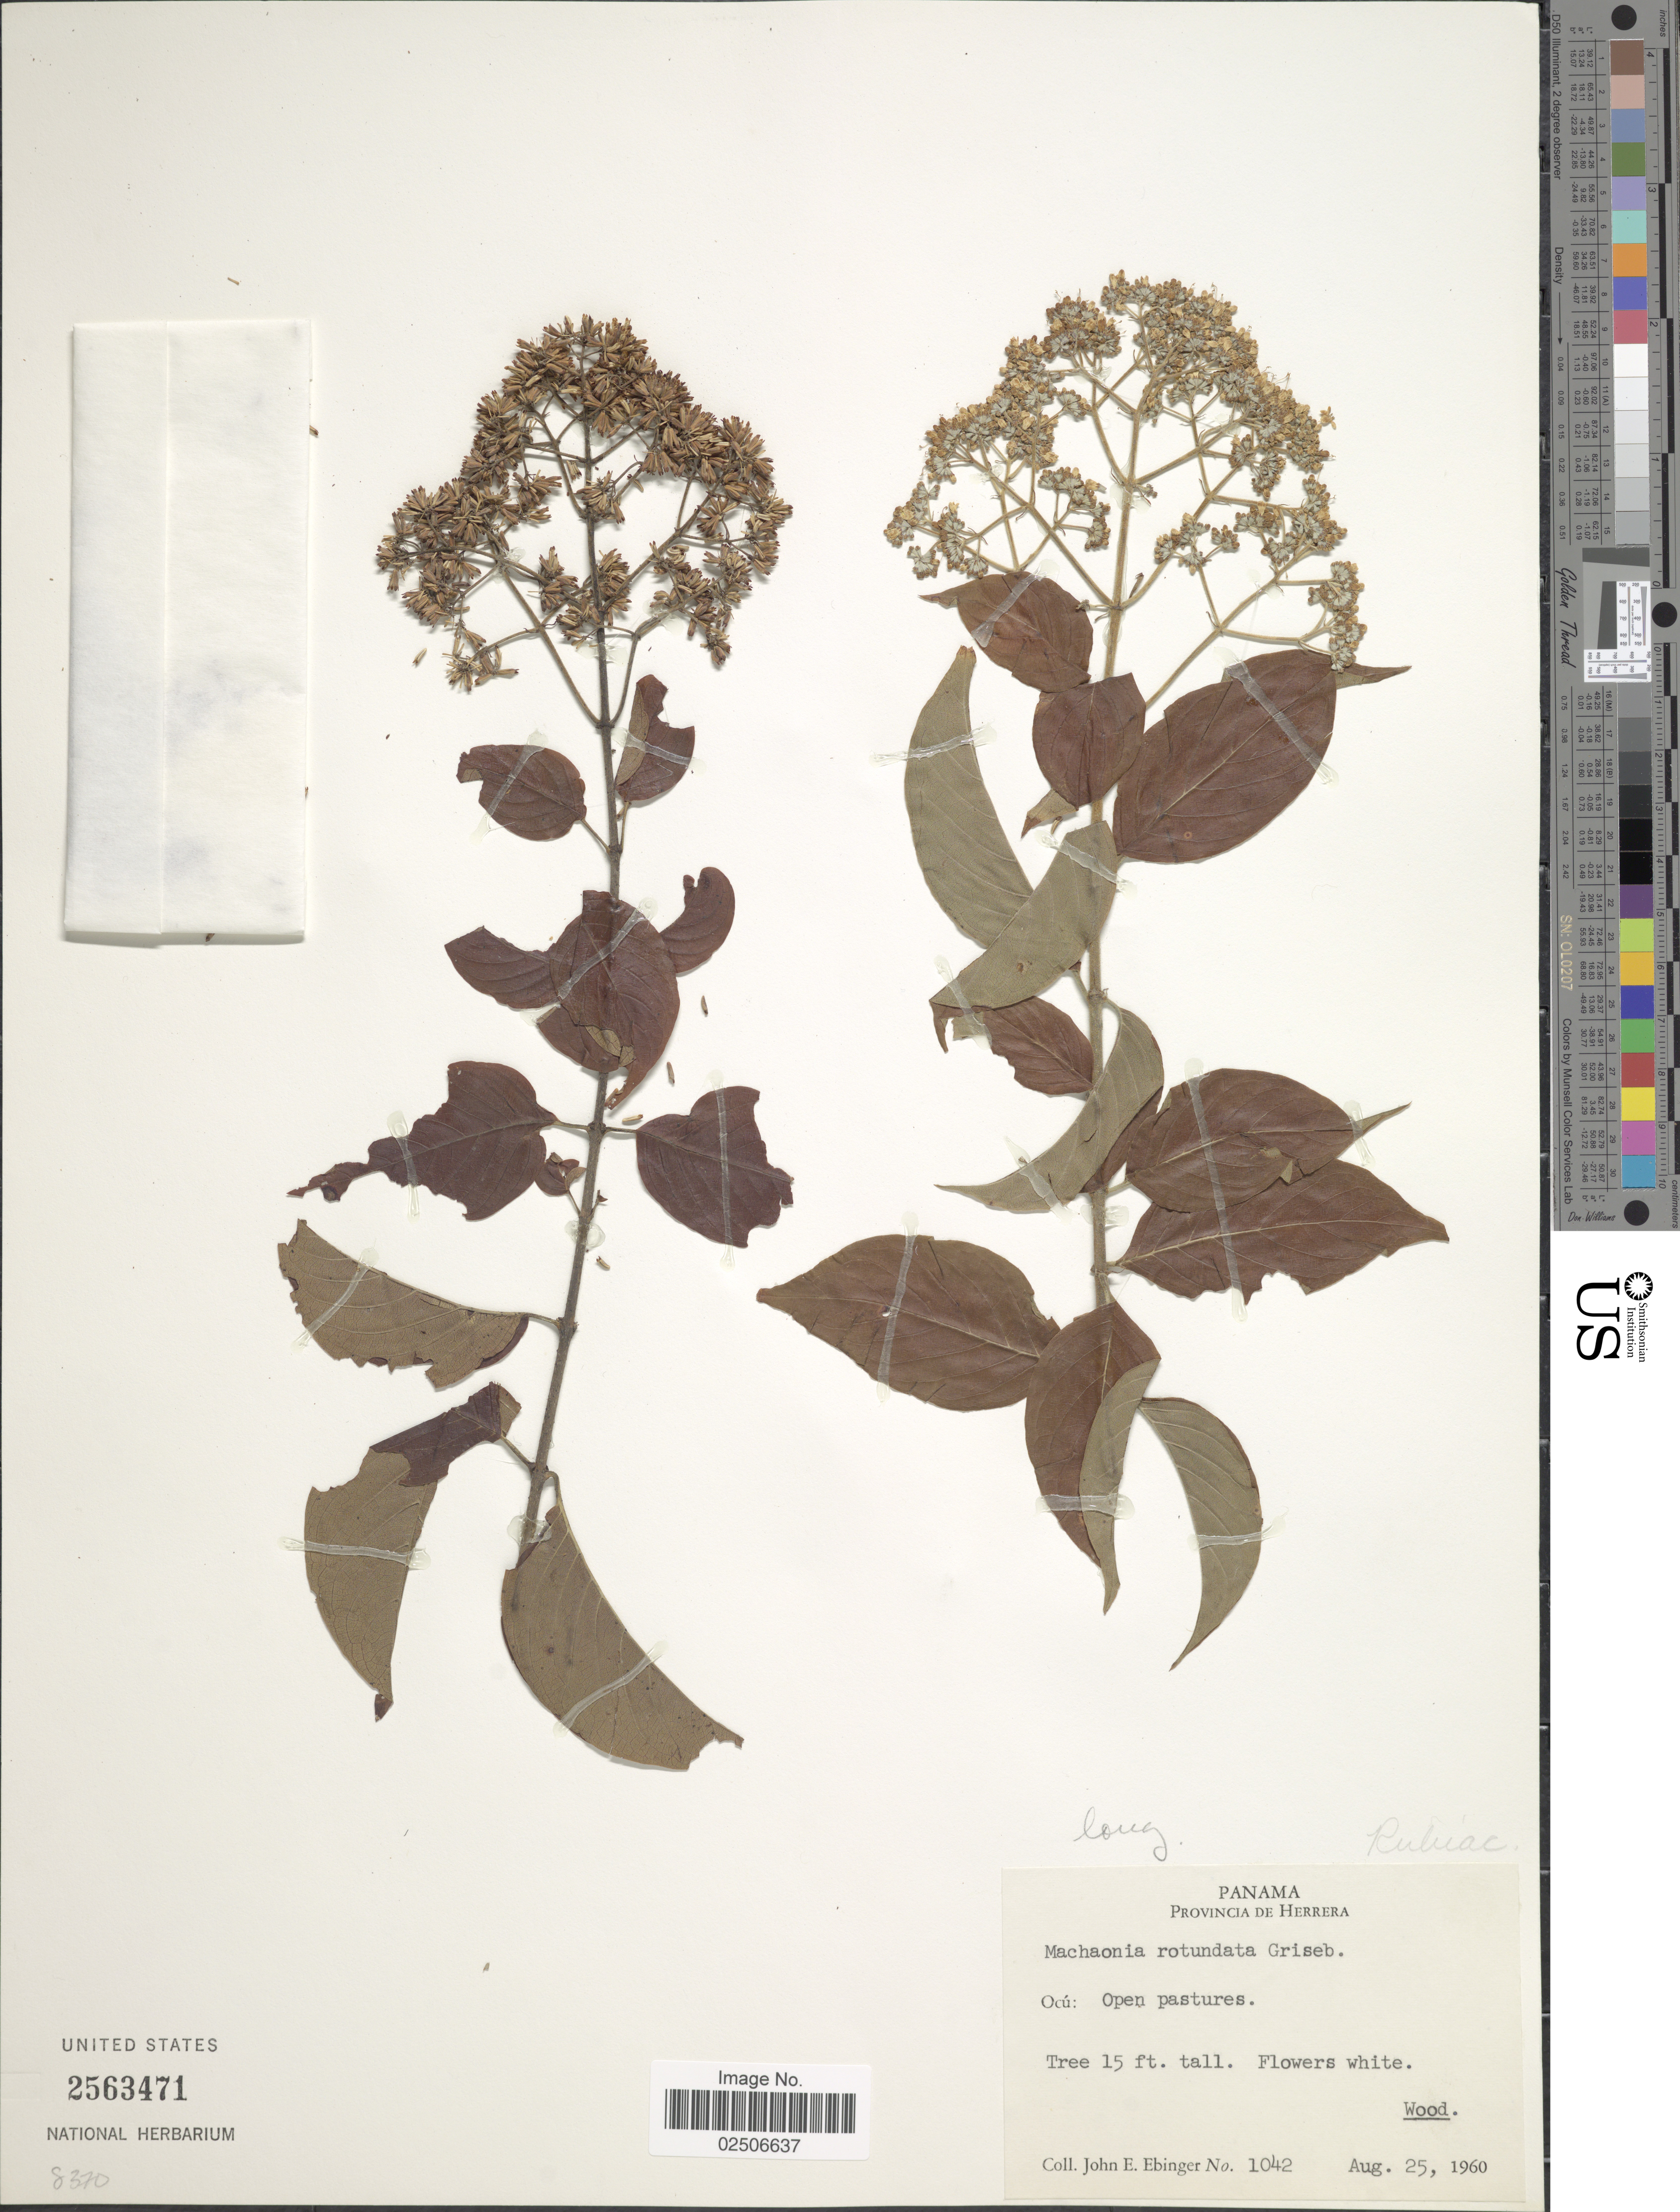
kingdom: Plantae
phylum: Tracheophyta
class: Magnoliopsida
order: Gentianales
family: Rubiaceae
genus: Machaonia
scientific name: Machaonia martinicensis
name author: (DC.) Standl.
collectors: J. Ebinger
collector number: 1042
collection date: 1960-08-25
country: Panama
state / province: Herrera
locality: Ocu: open pastures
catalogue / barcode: US 2563471